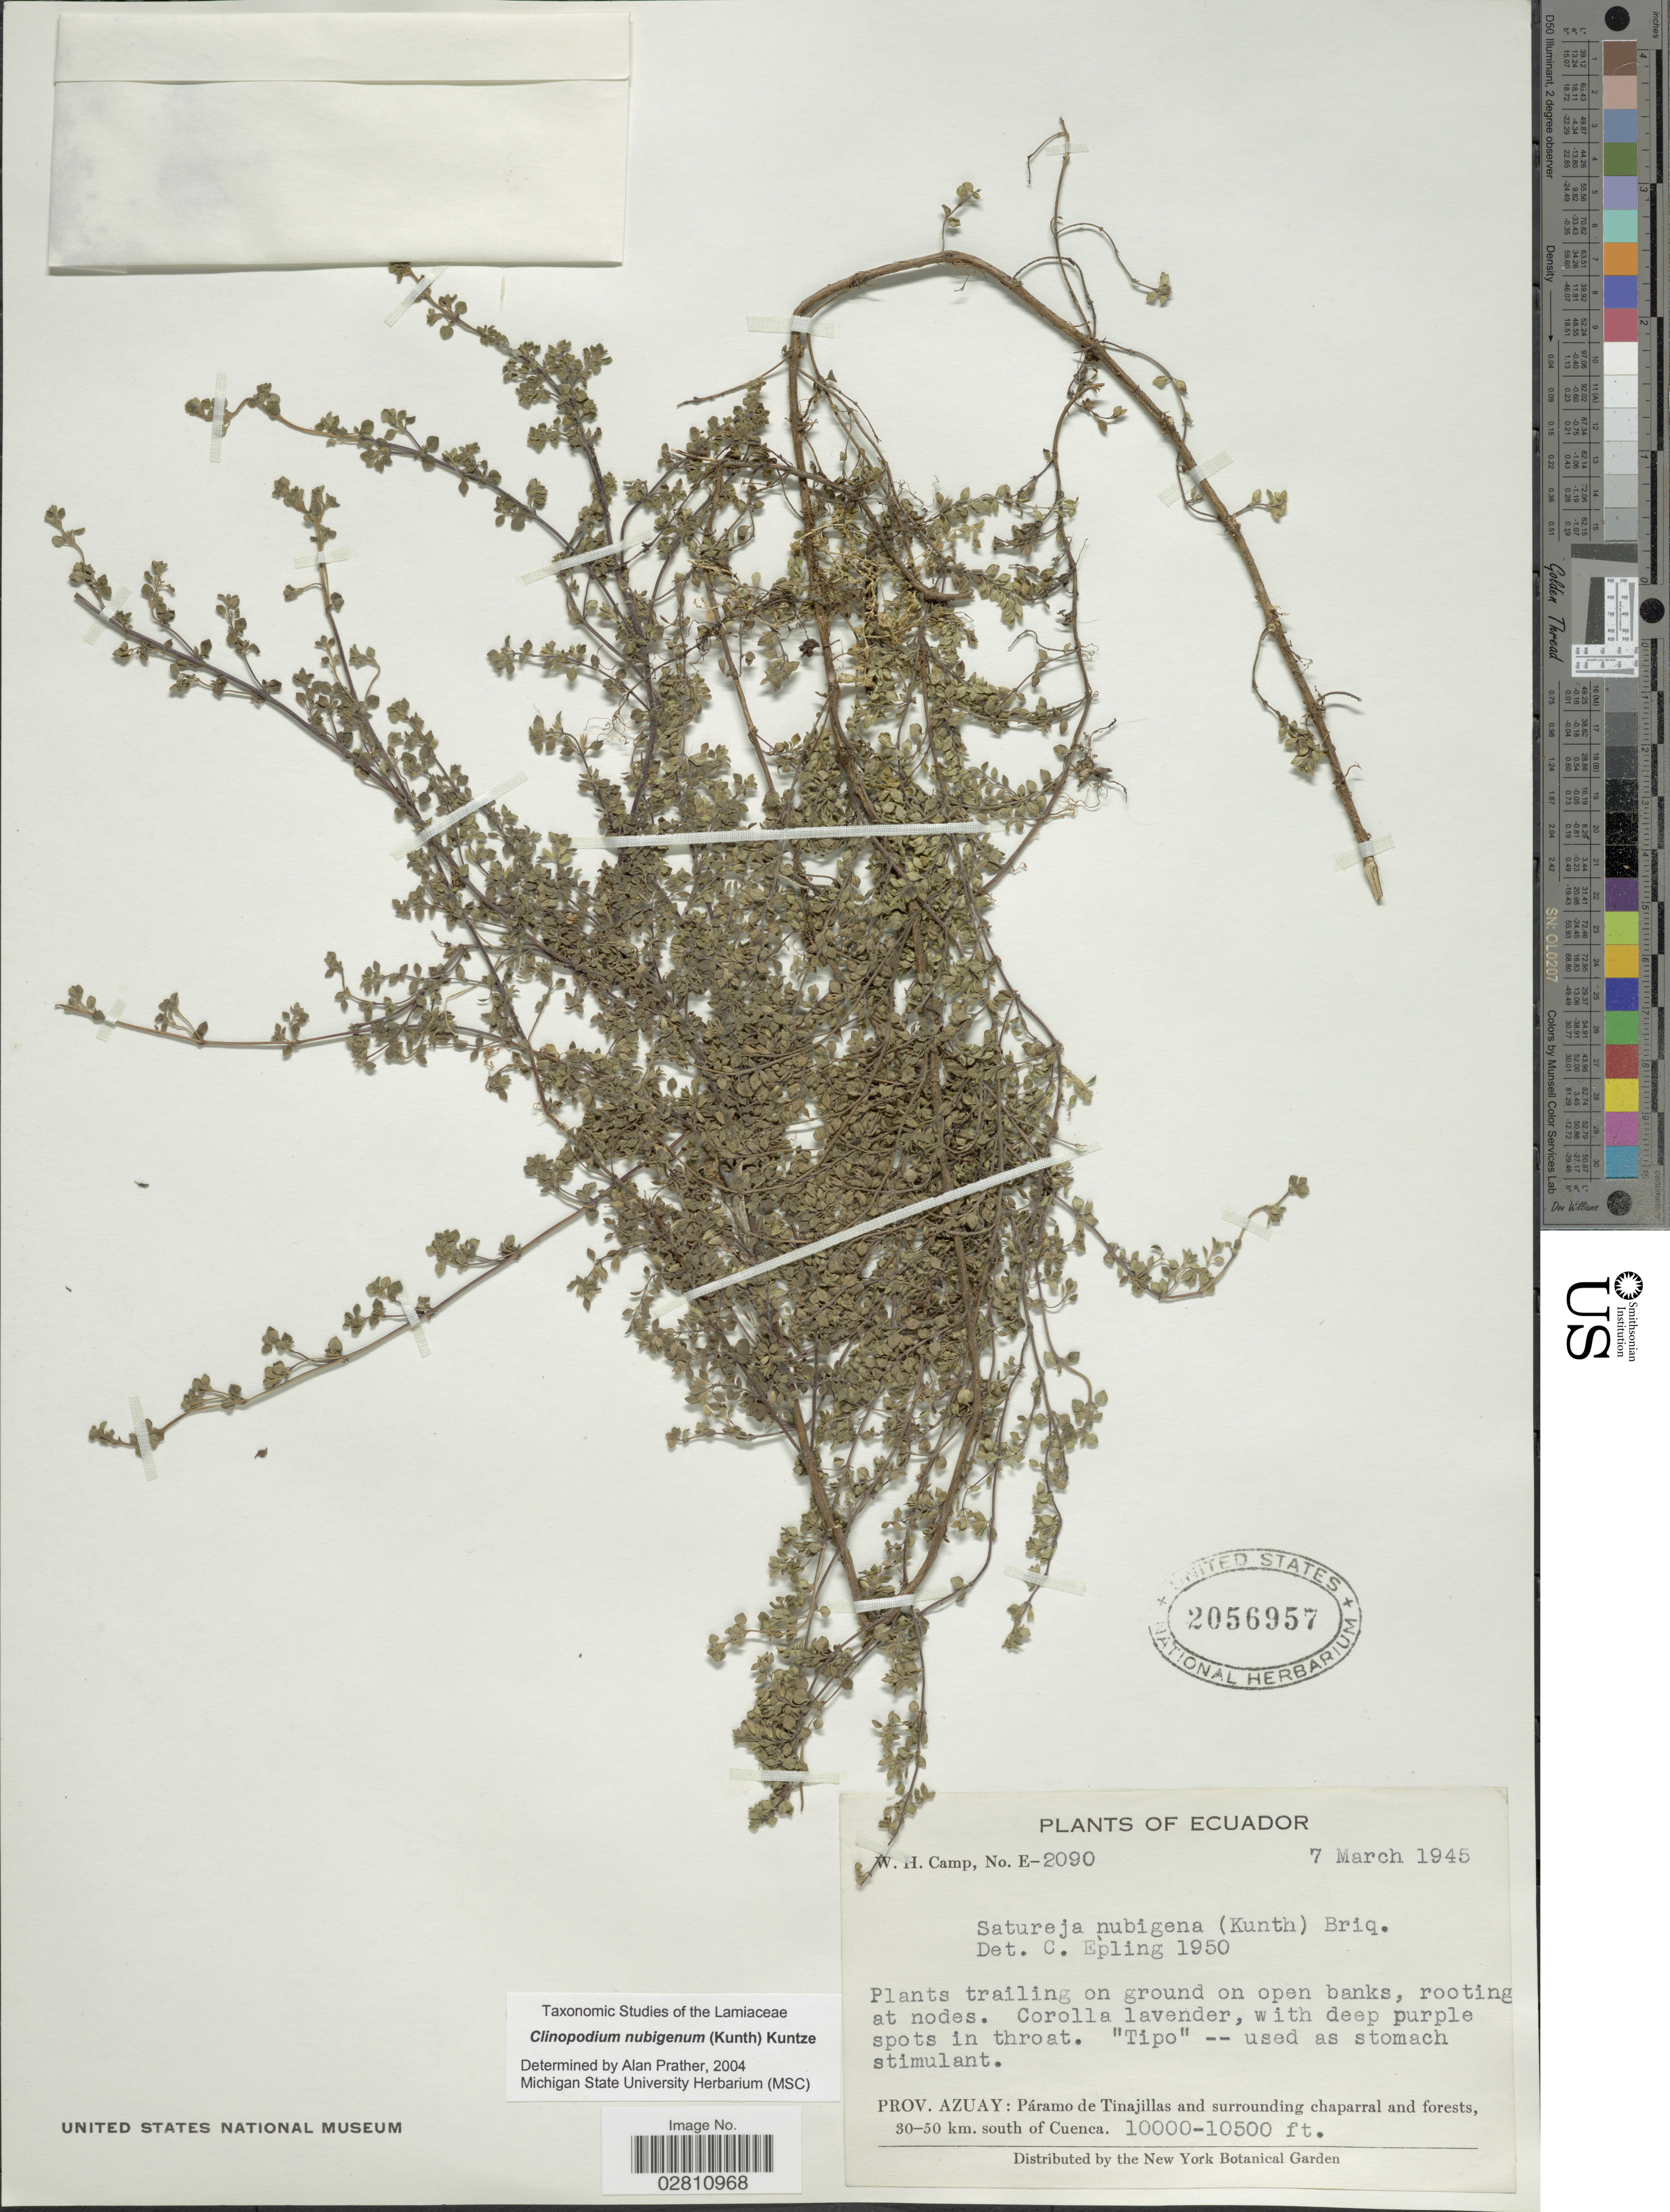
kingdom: Plantae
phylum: Tracheophyta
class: Magnoliopsida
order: Lamiales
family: Lamiaceae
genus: Clinopodium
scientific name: Clinopodium nubigenum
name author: (Kunth) Kuntze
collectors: W. H. Camp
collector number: E-2090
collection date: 1945-03-07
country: Ecuador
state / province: Azuay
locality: Prov. Azuay: Páramo de Tinajillas and surrounding chaparral and forests, 30-50 km. south of Cuenca.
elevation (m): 3048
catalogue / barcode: US 2056957